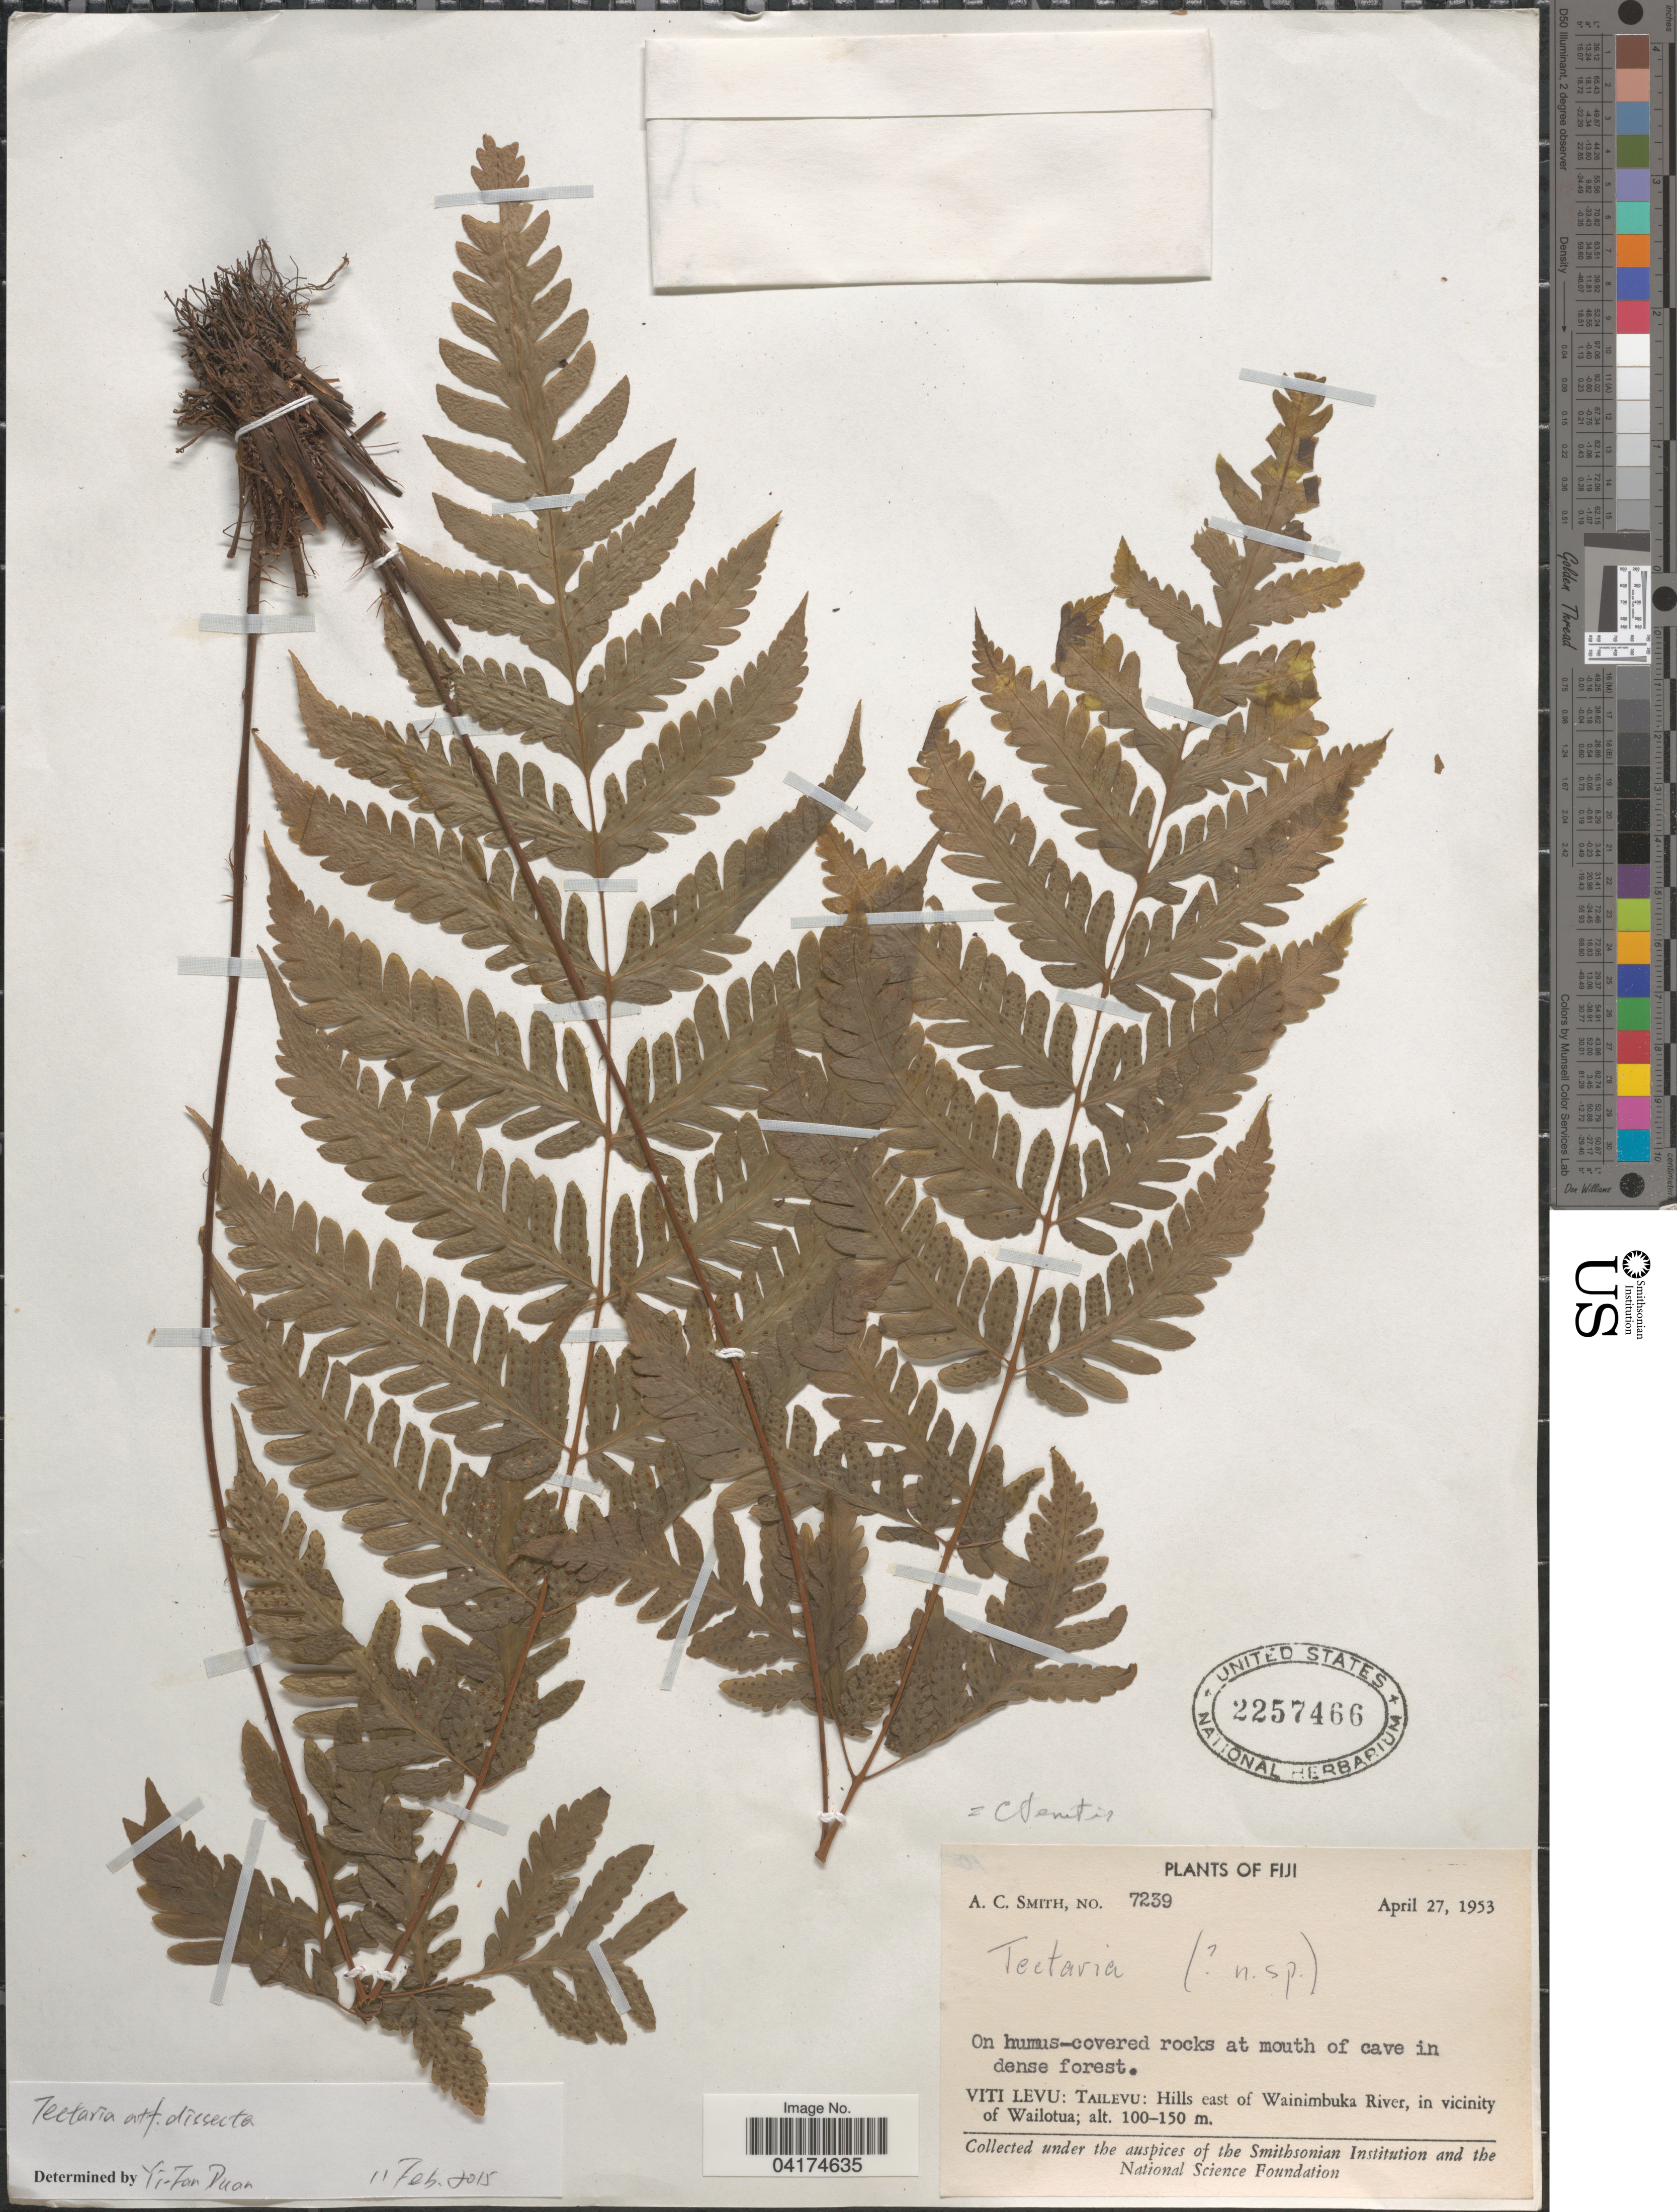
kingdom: Plantae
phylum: Tracheophyta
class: Polypodiopsida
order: Polypodiales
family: Tectariaceae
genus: Tectaria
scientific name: Tectaria dissecta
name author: (G. Forst.) Lellinger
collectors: A. C. Smith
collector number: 7239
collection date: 1953-04-27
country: Fiji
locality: Viti Levu: Tailevu: Hills east of Wainimbuka River, in vicinity of Wailotua.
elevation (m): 100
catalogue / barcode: US 2257466